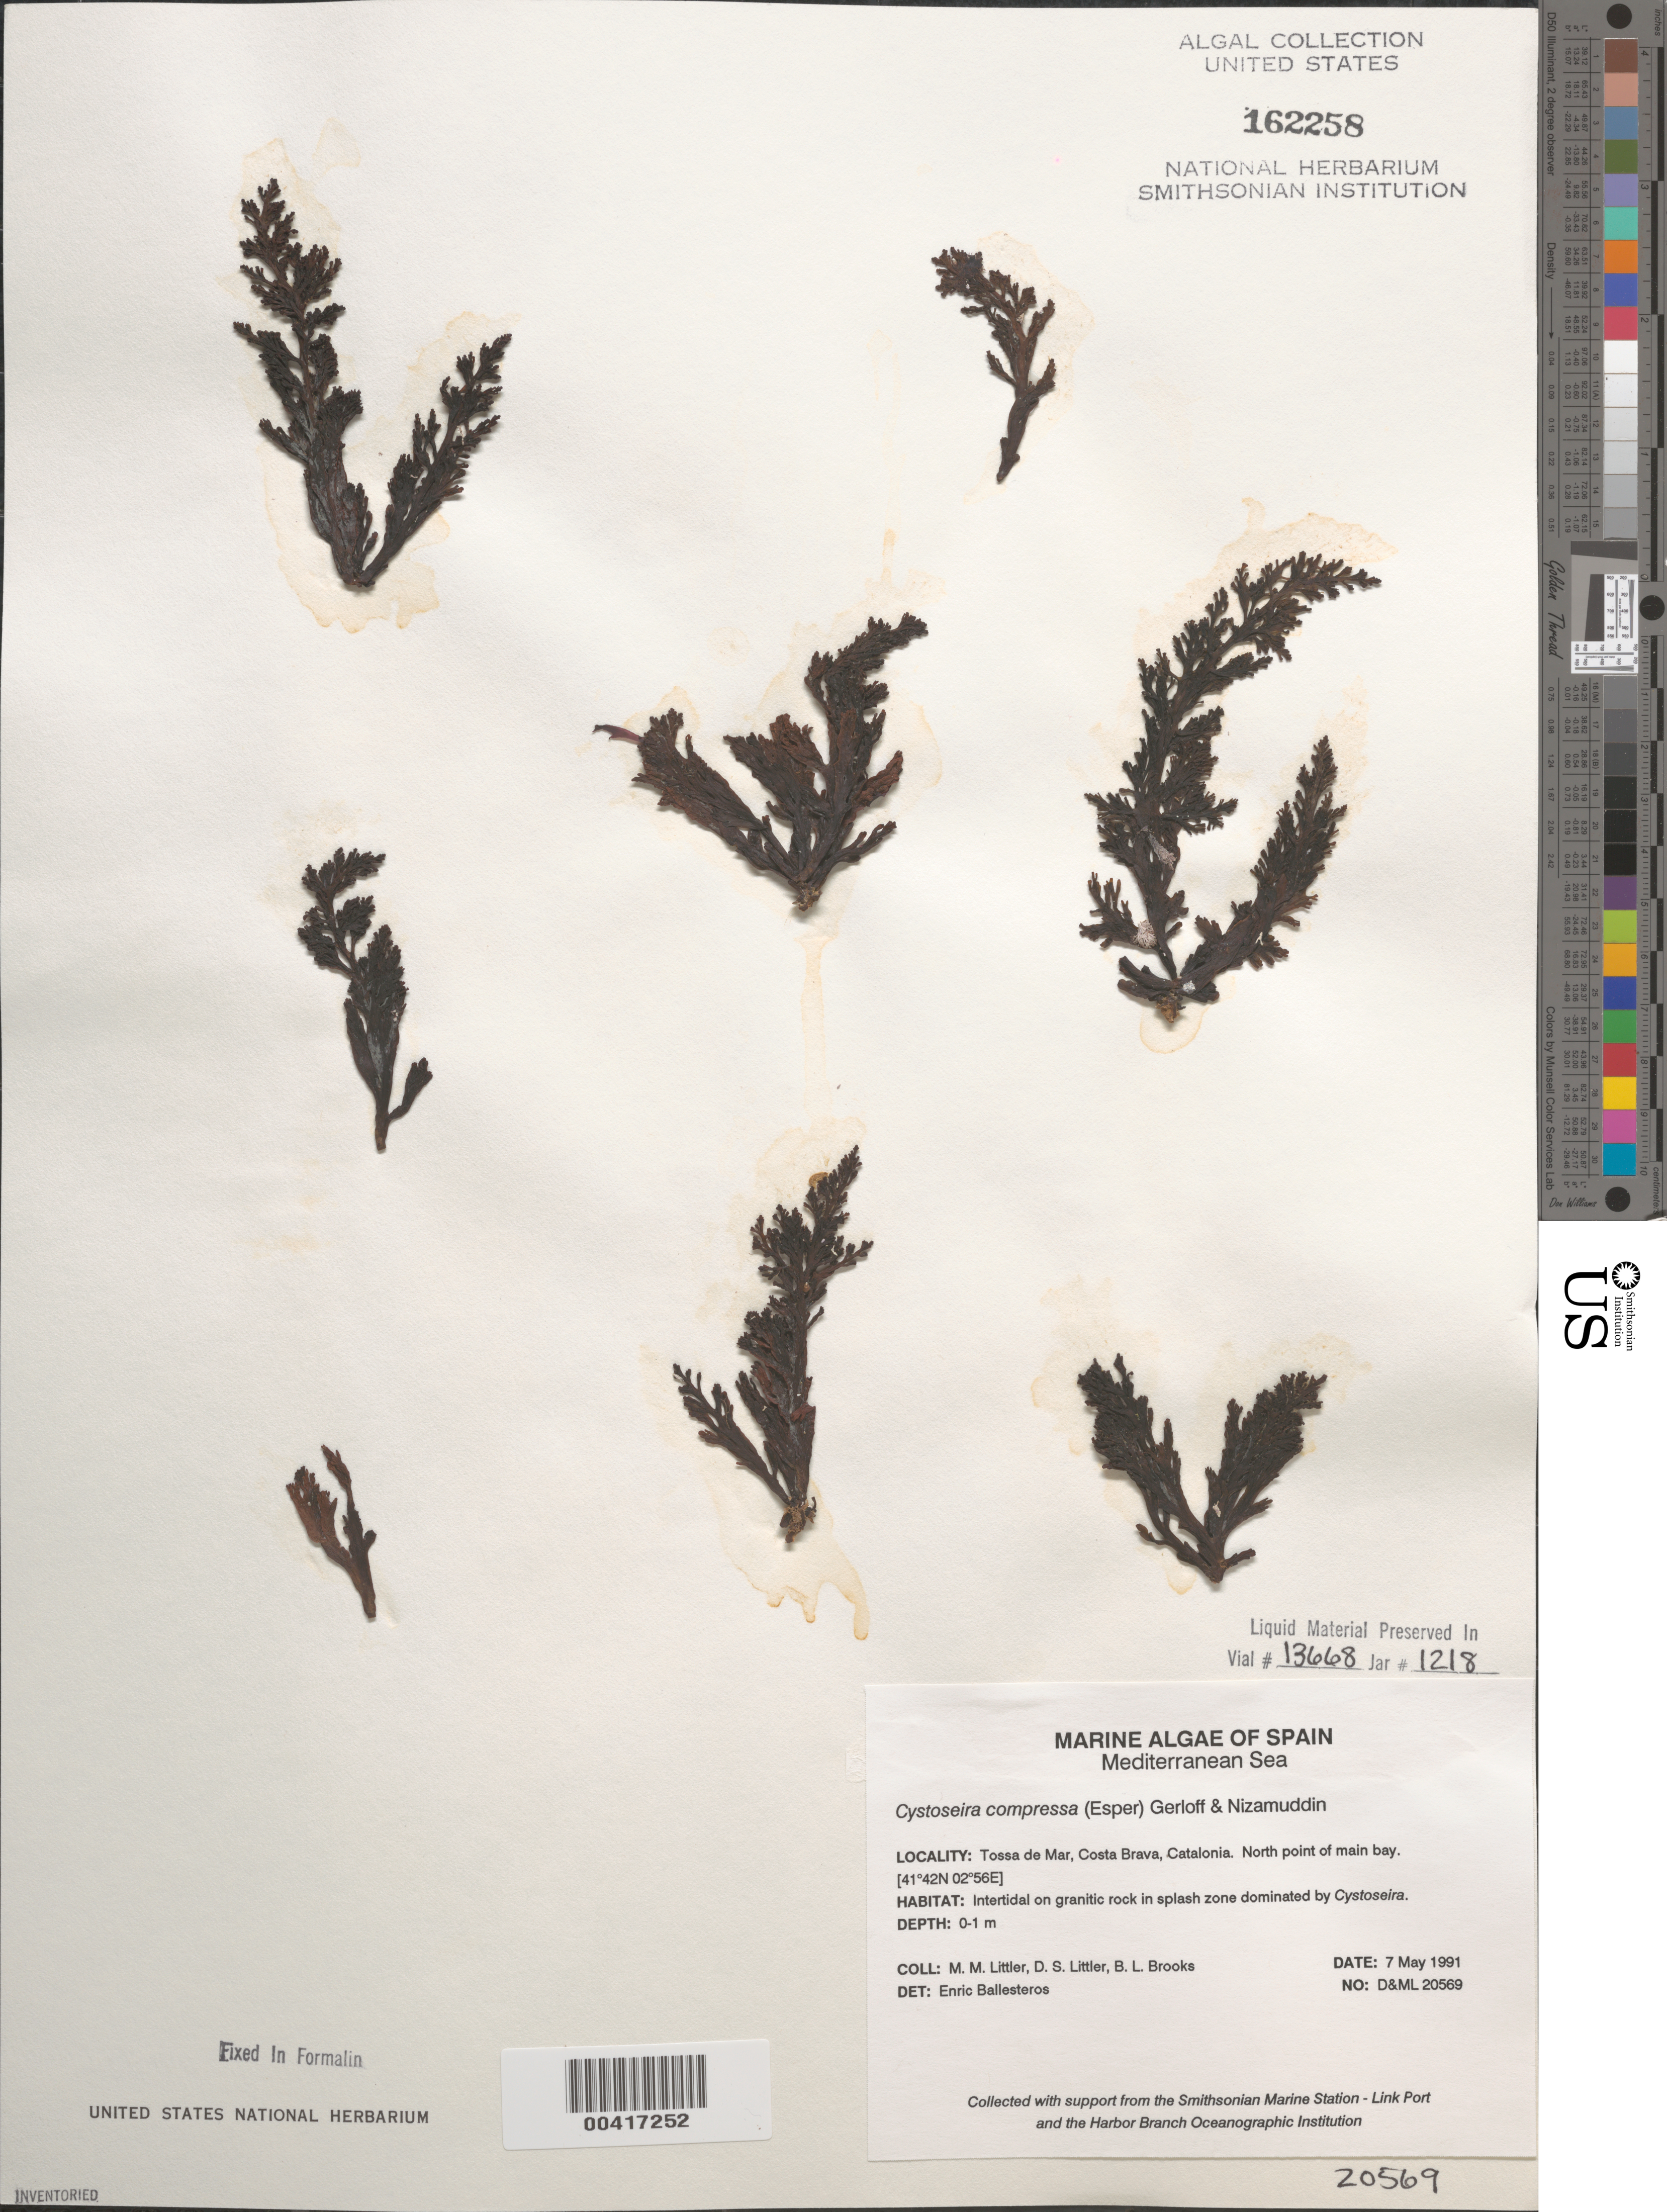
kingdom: Chromista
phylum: Ochrophyta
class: Phaeophyceae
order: Fucales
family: Sargassaceae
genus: Cystoseira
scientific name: Cystoseira compressa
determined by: Ballesteros, E.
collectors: M. M. Littler, D. S. Littler & B. Brooks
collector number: D&ML 20569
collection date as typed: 07 May 1991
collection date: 1991-05-07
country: Spain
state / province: Catalunya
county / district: Girona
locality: Tossa de mar, costa brava, catalonia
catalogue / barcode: US 162258